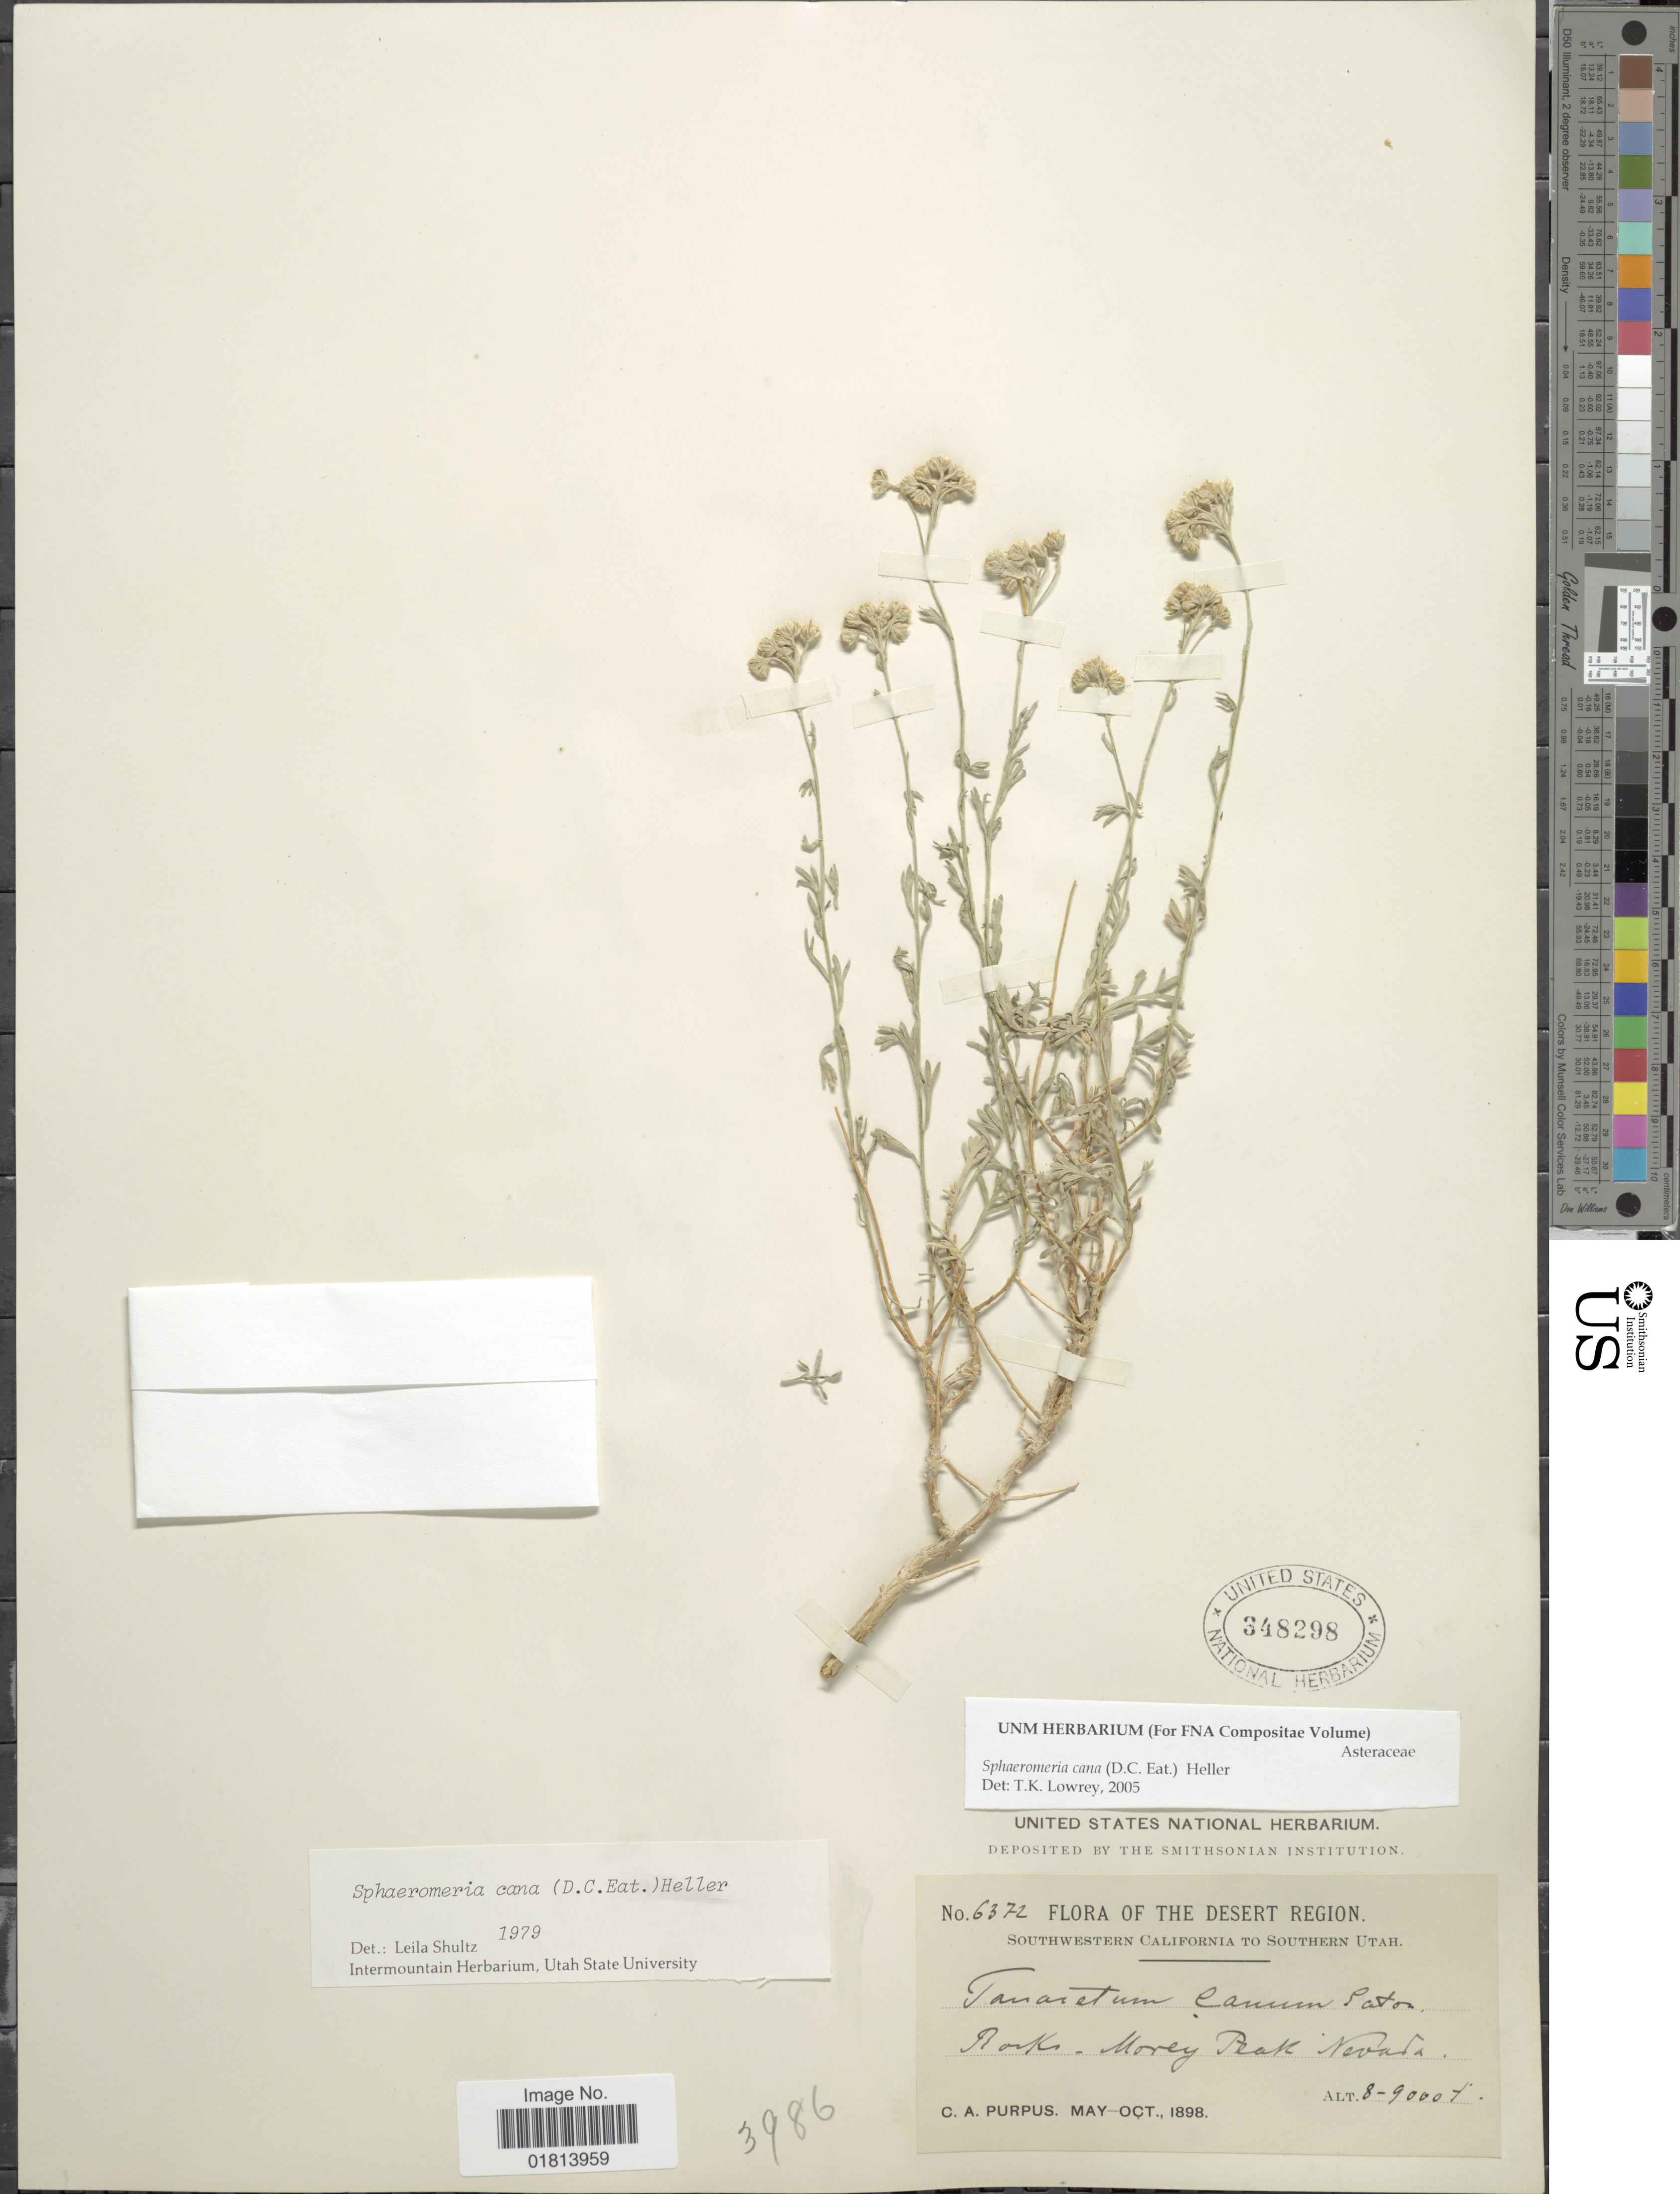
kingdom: Plantae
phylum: Tracheophyta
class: Magnoliopsida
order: Asterales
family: Asteraceae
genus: Sphaeromeria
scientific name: Sphaeromeria cana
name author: (D.C. Eaton) A. Heller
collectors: C. A. Purpus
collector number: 6372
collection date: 1898-05/1898-10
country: United States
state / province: Nevada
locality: Rocks, Morey Peak, Nevada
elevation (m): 2438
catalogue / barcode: US 348298